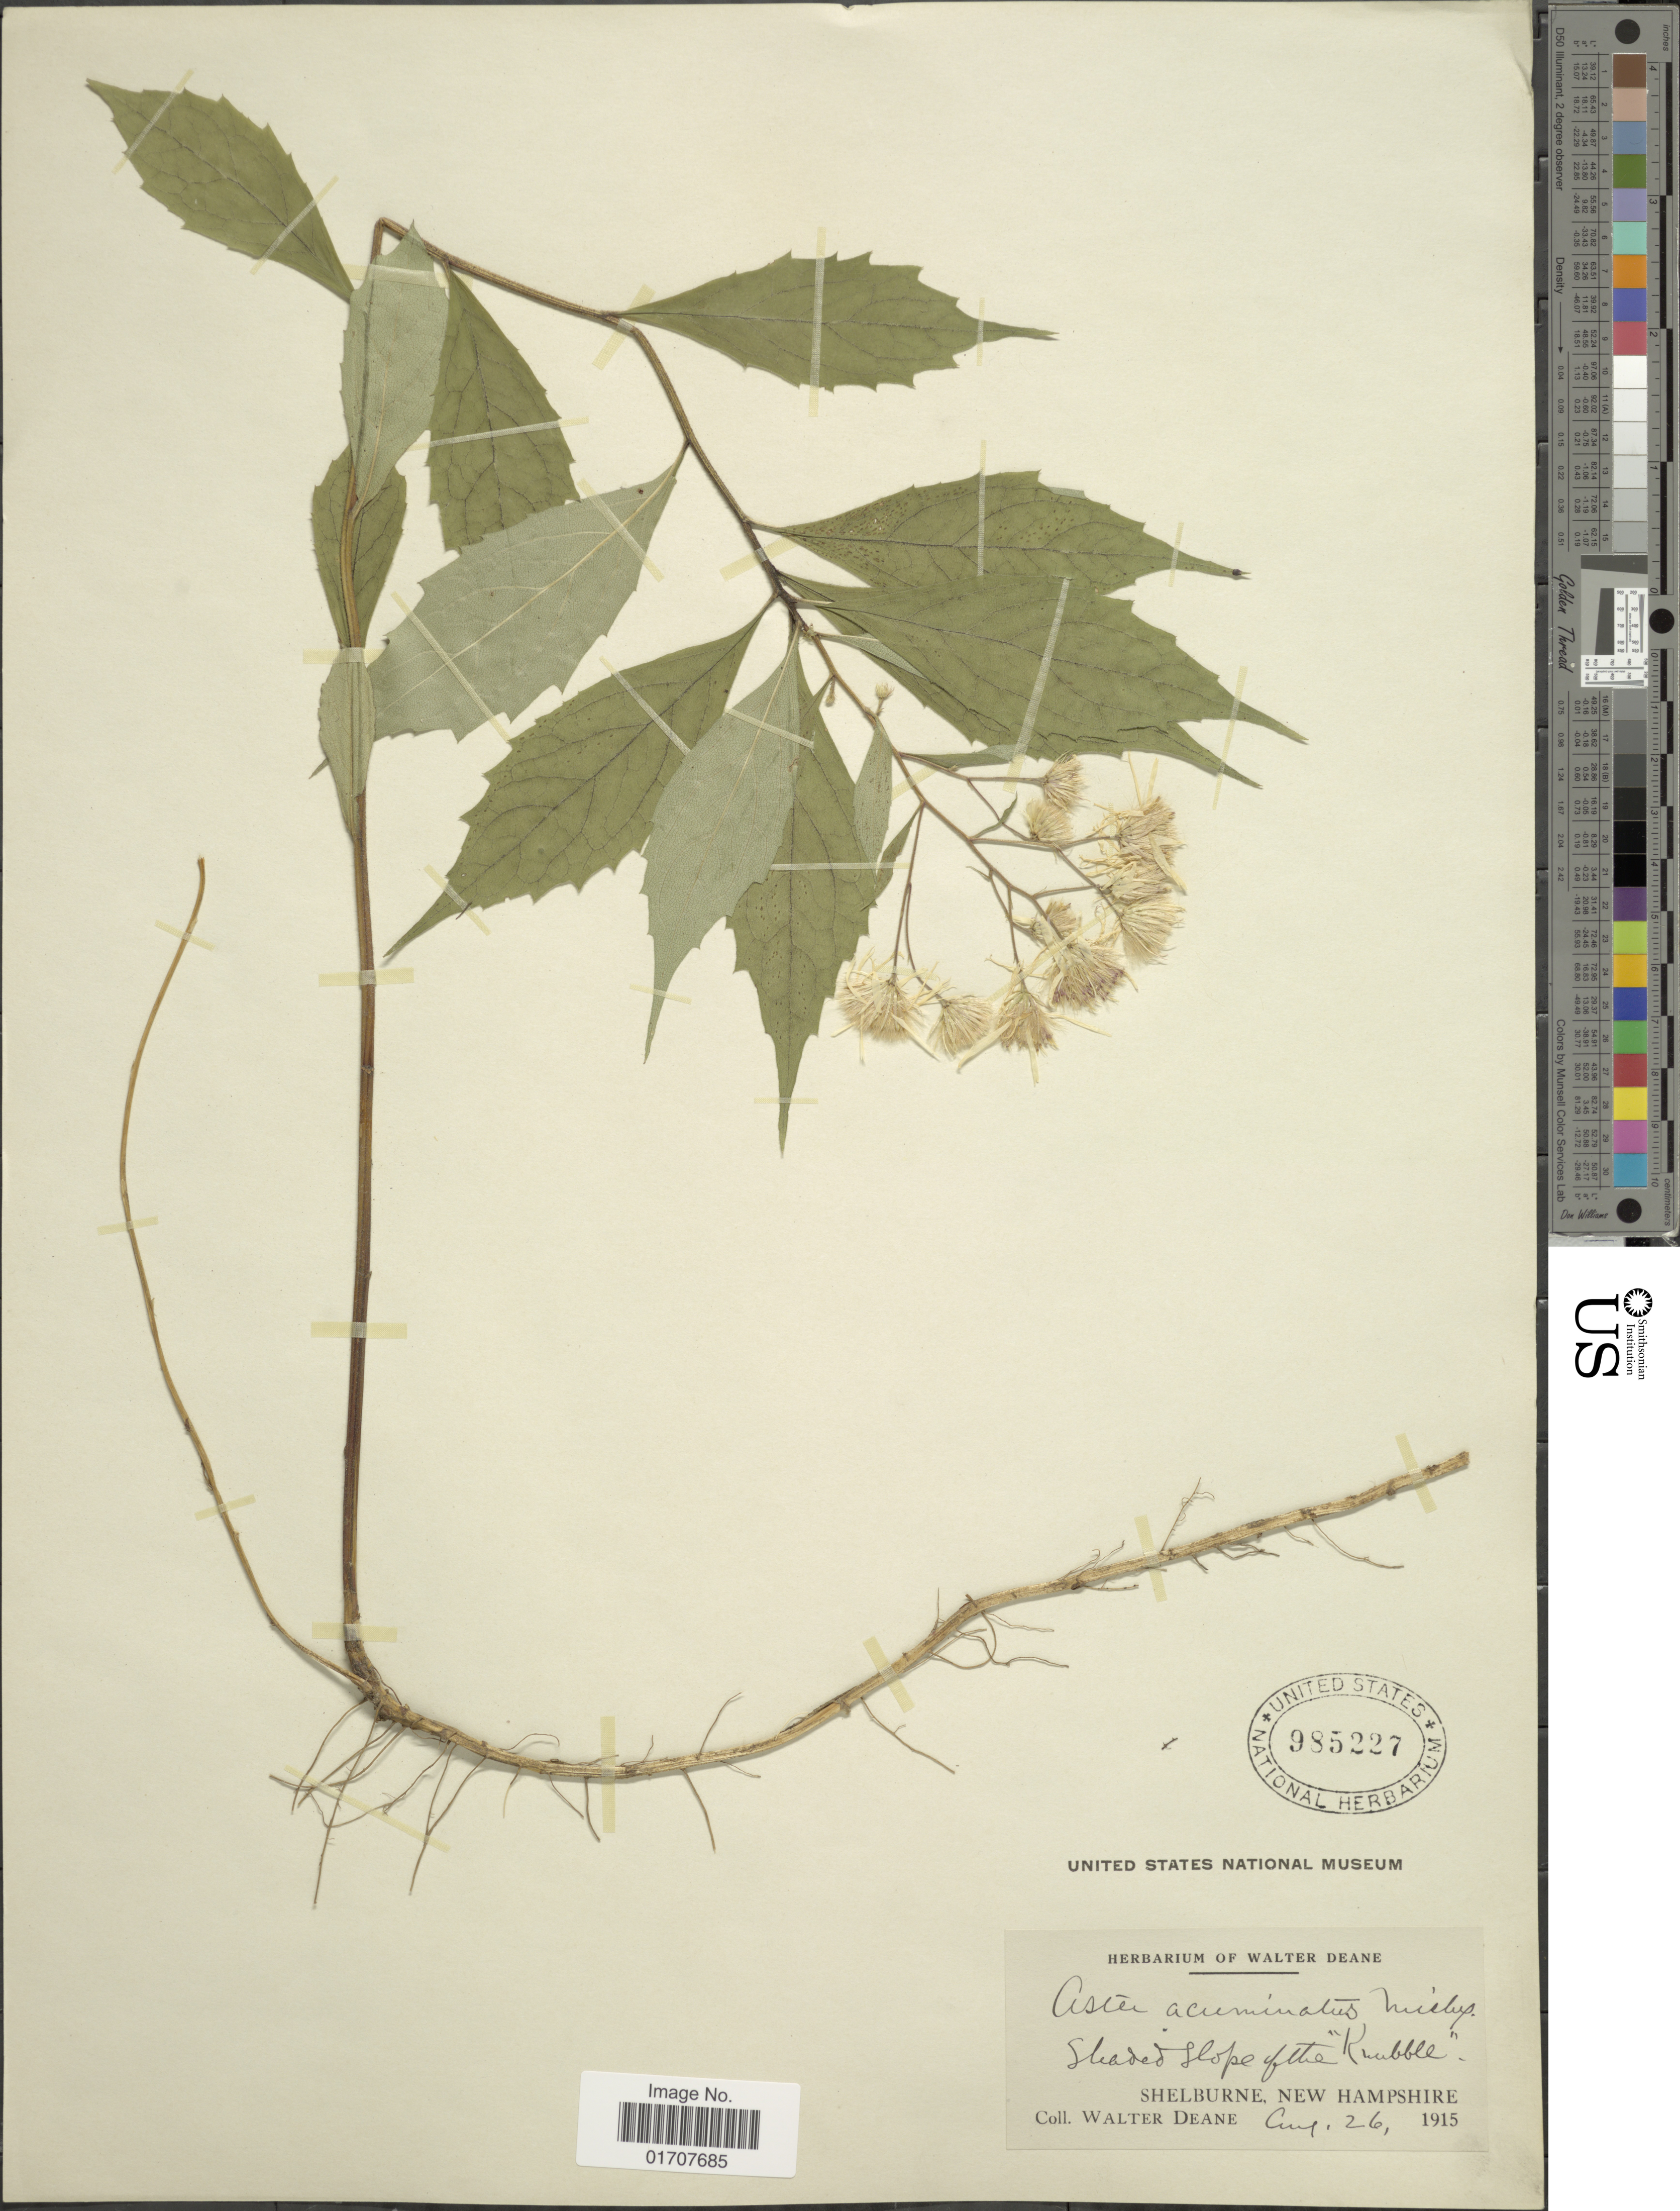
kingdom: Plantae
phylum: Tracheophyta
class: Magnoliopsida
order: Asterales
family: Asteraceae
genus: Oclemena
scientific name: Oclemena acuminata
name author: (Michx.) Greene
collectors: W. Deane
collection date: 1915-08-26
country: United States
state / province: New Hampshire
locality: Shaded slope of the " Knubble", Shelburne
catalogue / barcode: US 985227